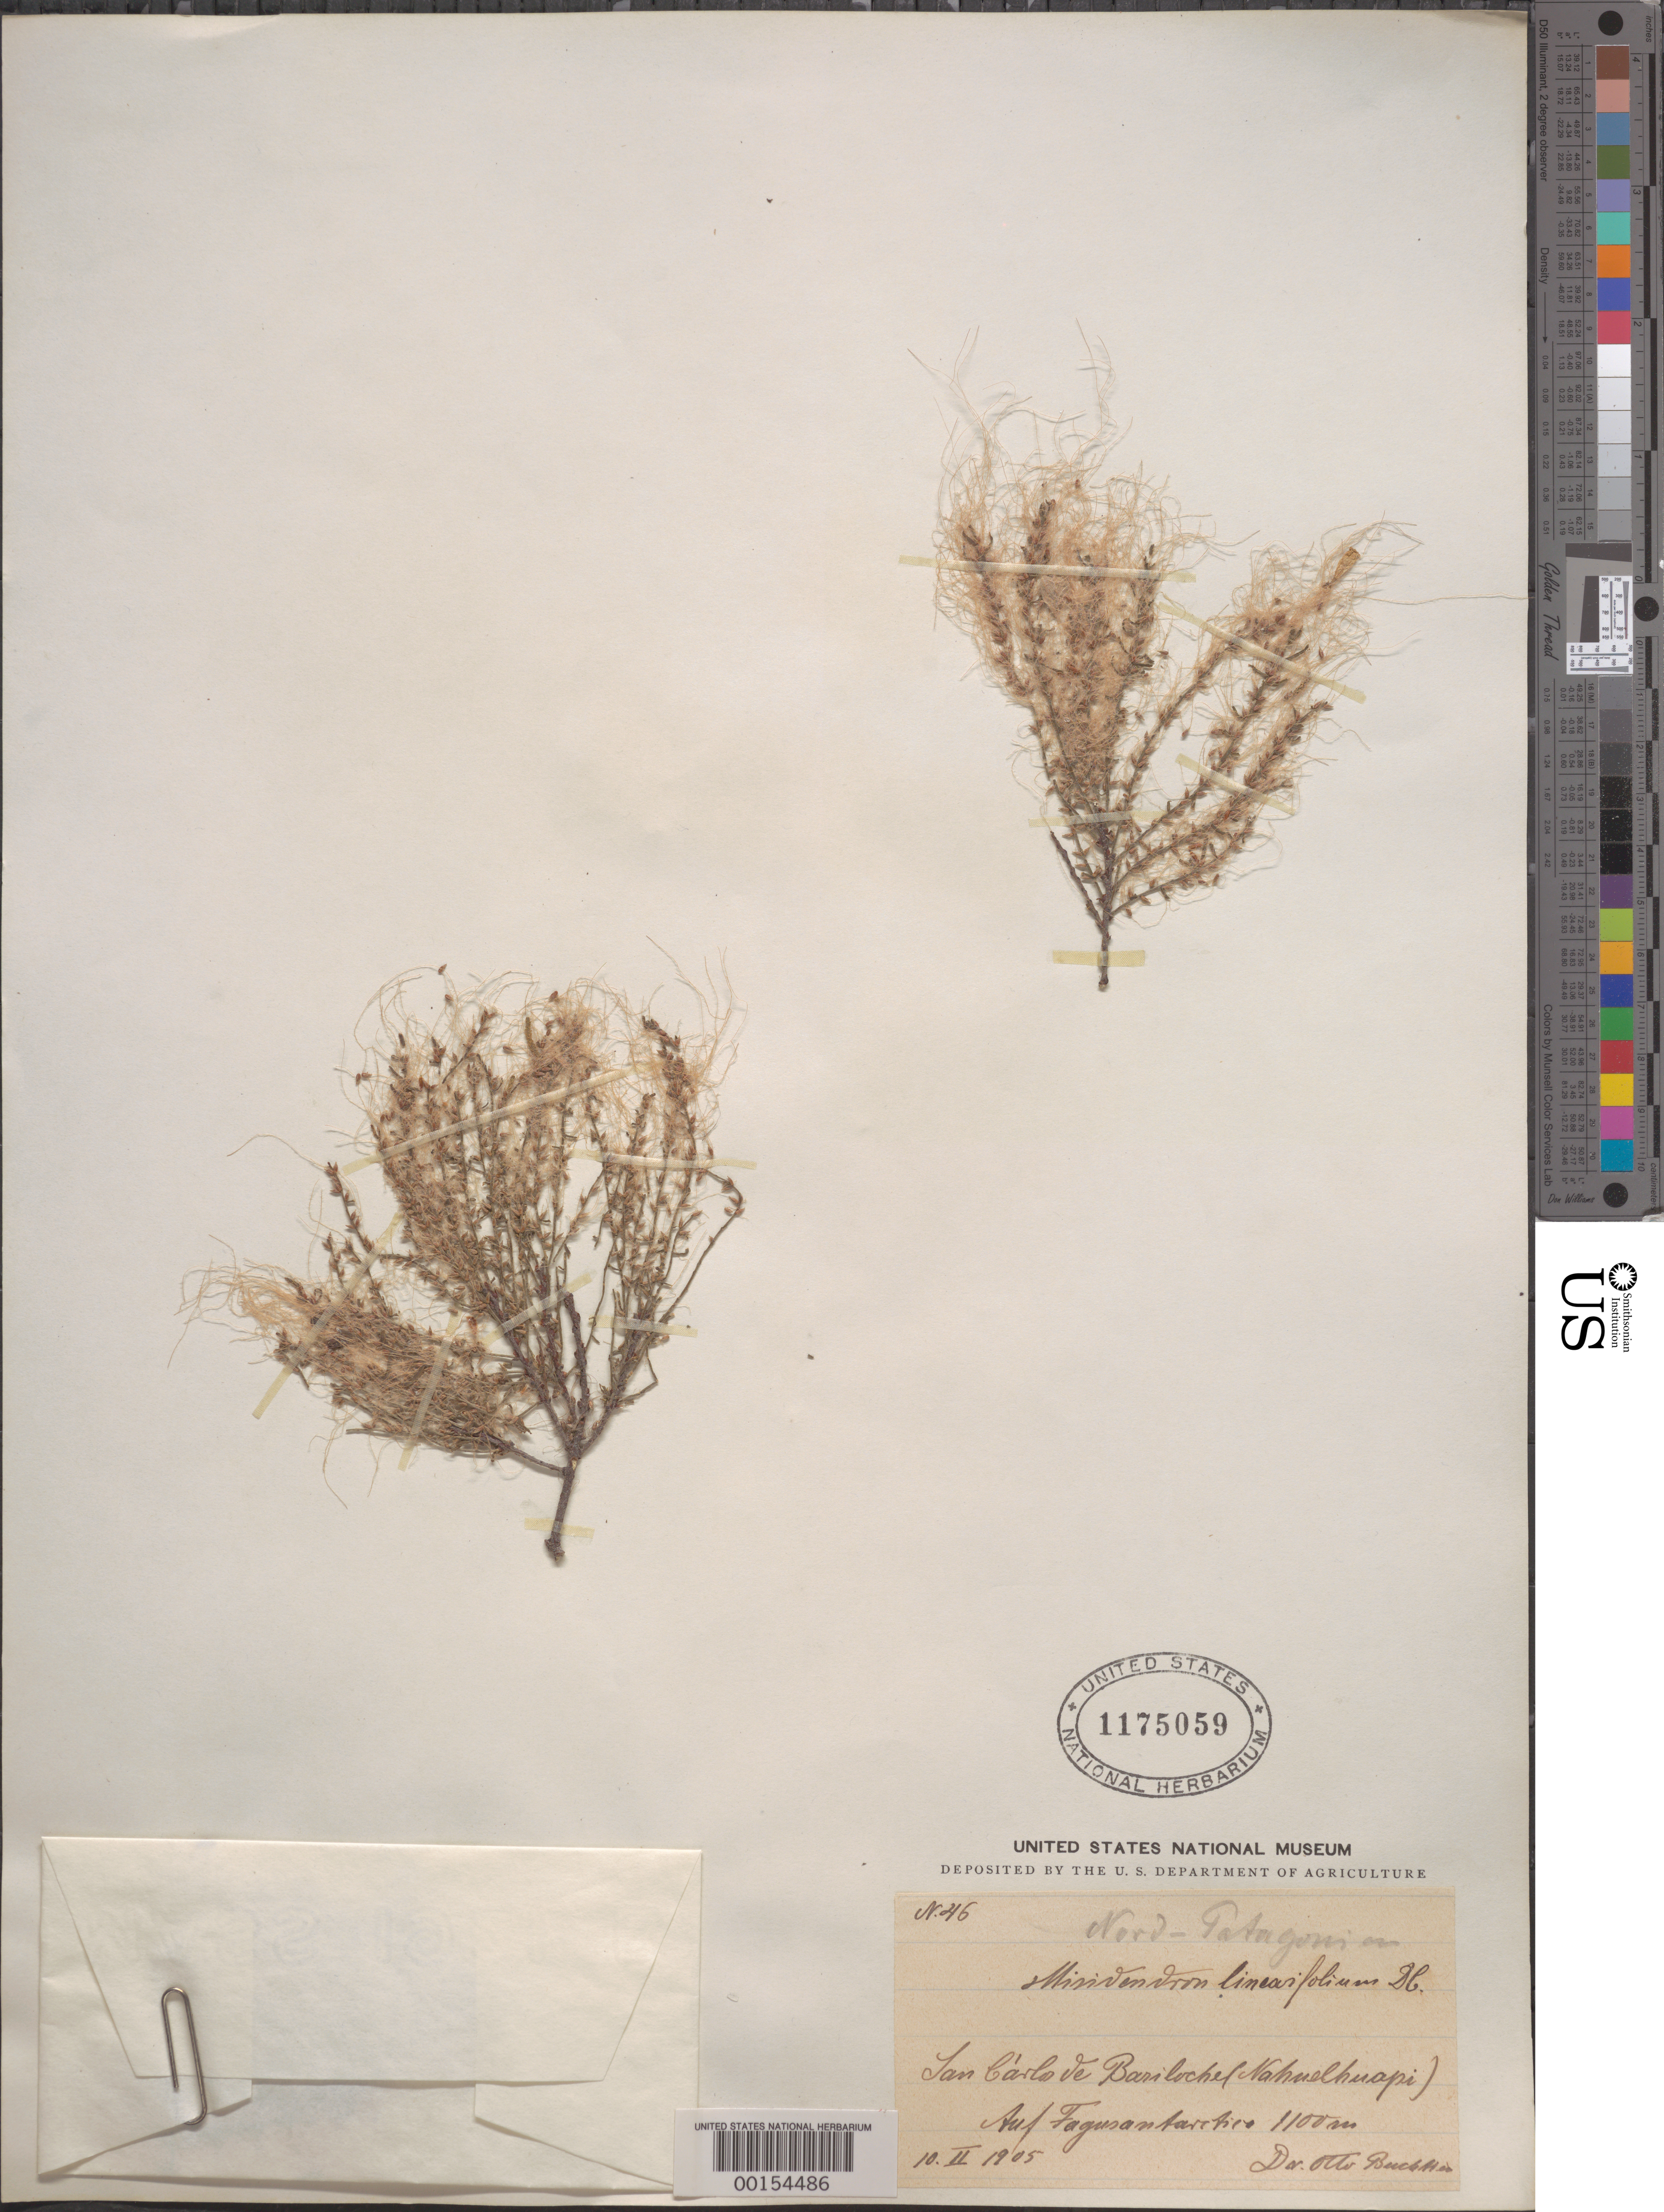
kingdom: Plantae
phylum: Tracheophyta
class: Magnoliopsida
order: Santalales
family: Misodendraceae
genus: Misodendrum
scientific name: Misodendrum linearifolium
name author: DC.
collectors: O. Buchtien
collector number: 46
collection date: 1905-02-10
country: Argentina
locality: Nord-Patagonia. San Cárlos de Bariloche (Nahuelhuapi).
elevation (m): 1100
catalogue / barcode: US 1175059